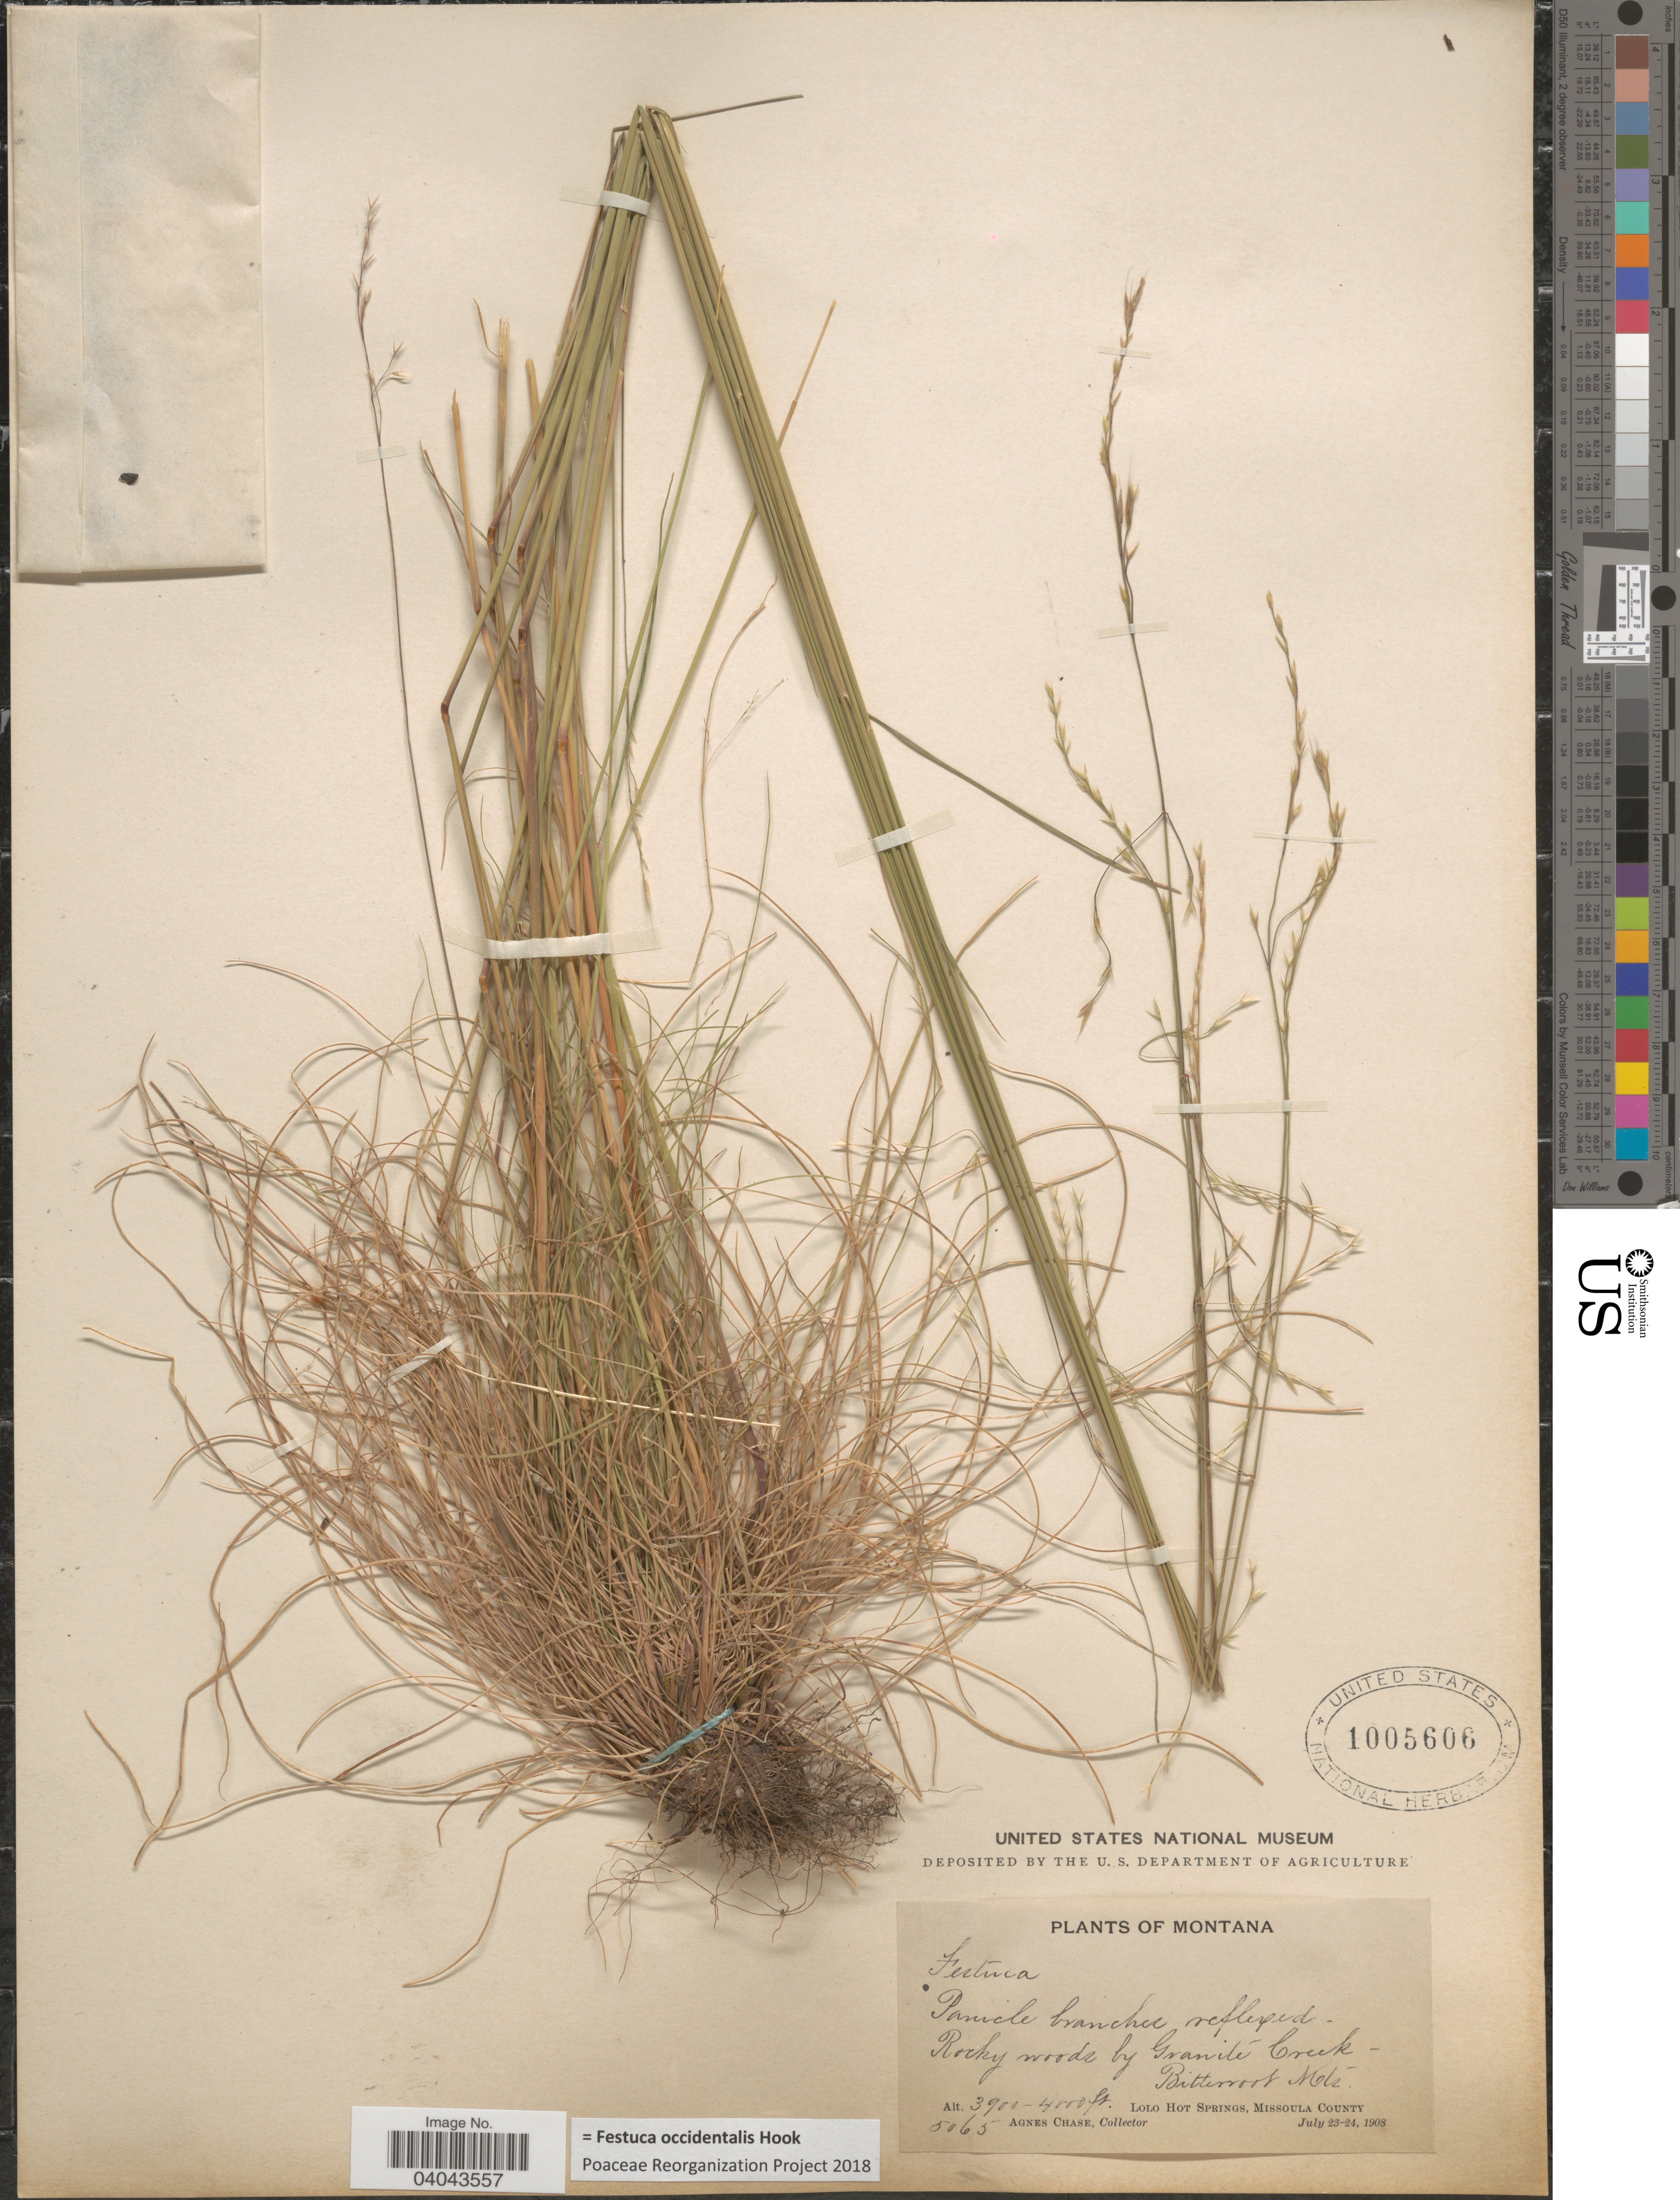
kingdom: Plantae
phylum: Tracheophyta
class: Liliopsida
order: Poales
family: Poaceae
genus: Festuca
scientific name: Festuca occidentalis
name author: Hook.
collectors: A. Chase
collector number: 5065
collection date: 1908-07-23/1908-07-24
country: United States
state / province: Montana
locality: Rocky woods by Granite Creek - Bitterroot Mts. Lolo Hot Springs, Missoula County.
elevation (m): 1189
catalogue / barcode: US 1005606